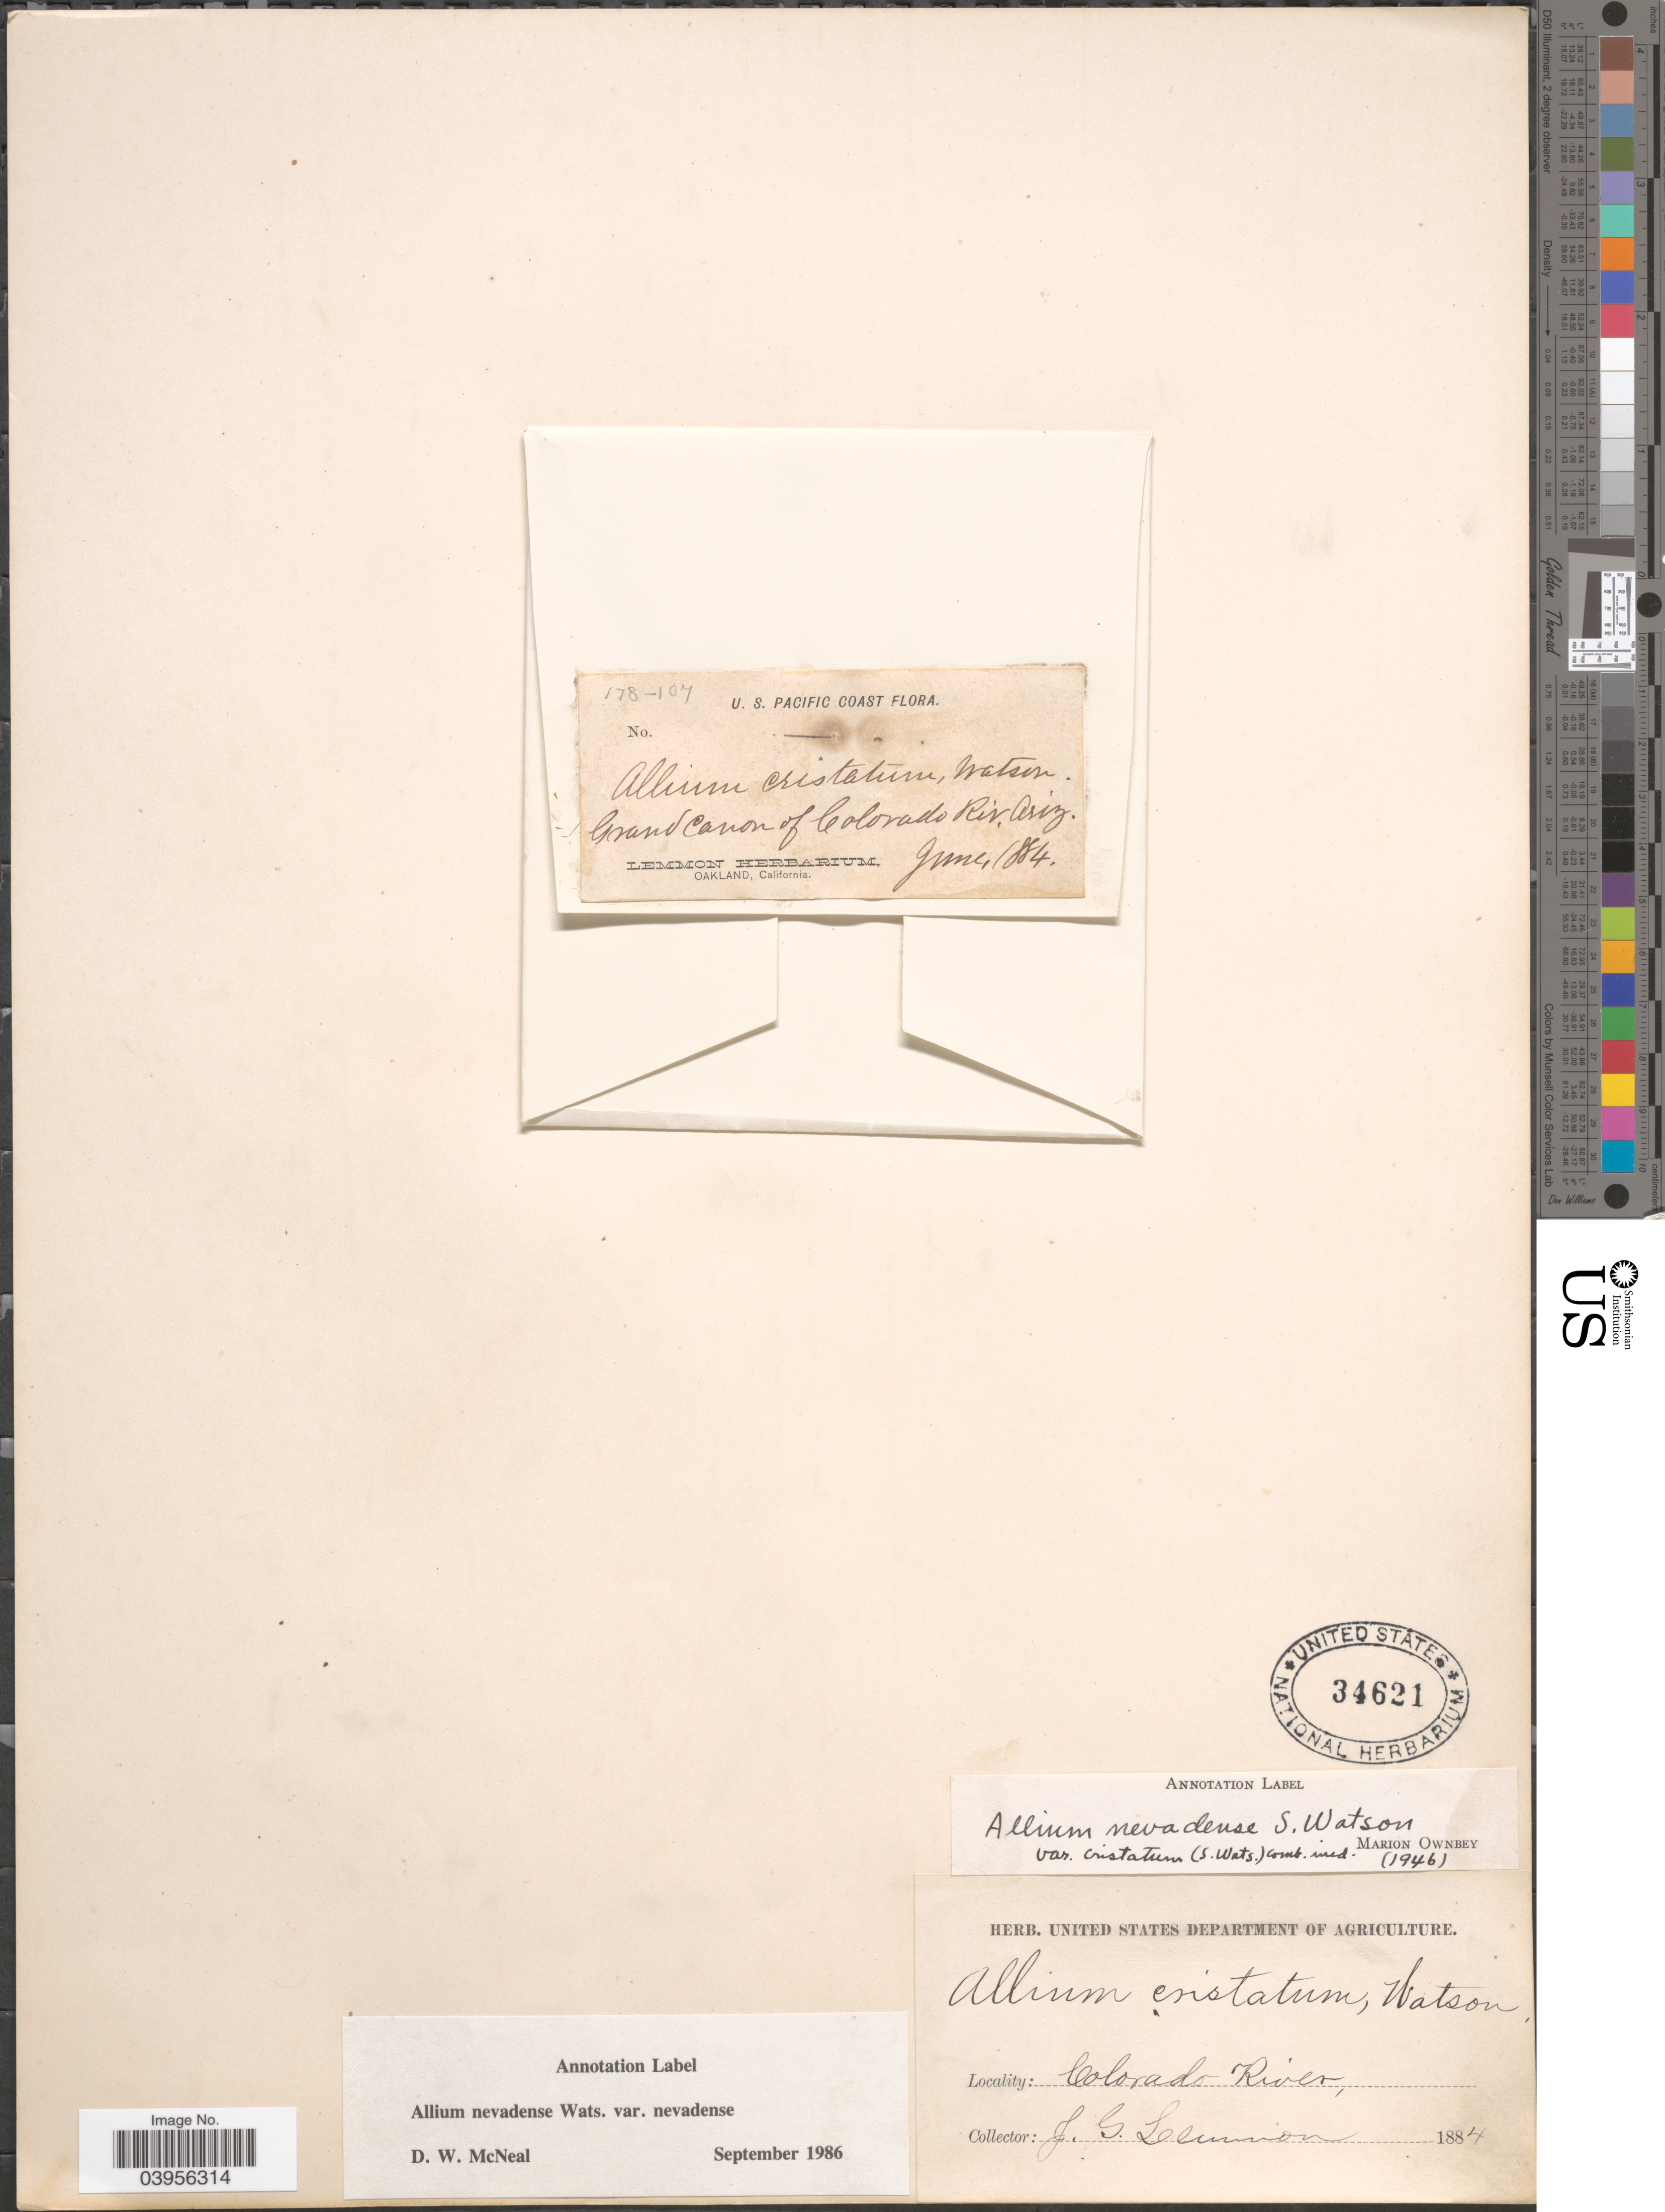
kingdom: Plantae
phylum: Tracheophyta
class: Liliopsida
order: Asparagales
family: Amaryllidaceae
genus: Allium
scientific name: Allium nevadense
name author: S. Watson in C. King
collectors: J. Lemmon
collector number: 178-107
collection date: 1884-06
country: United States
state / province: Arizona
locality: U. S. Pacific Coast. Grand Canon of Colorado Riv.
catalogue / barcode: US 34621